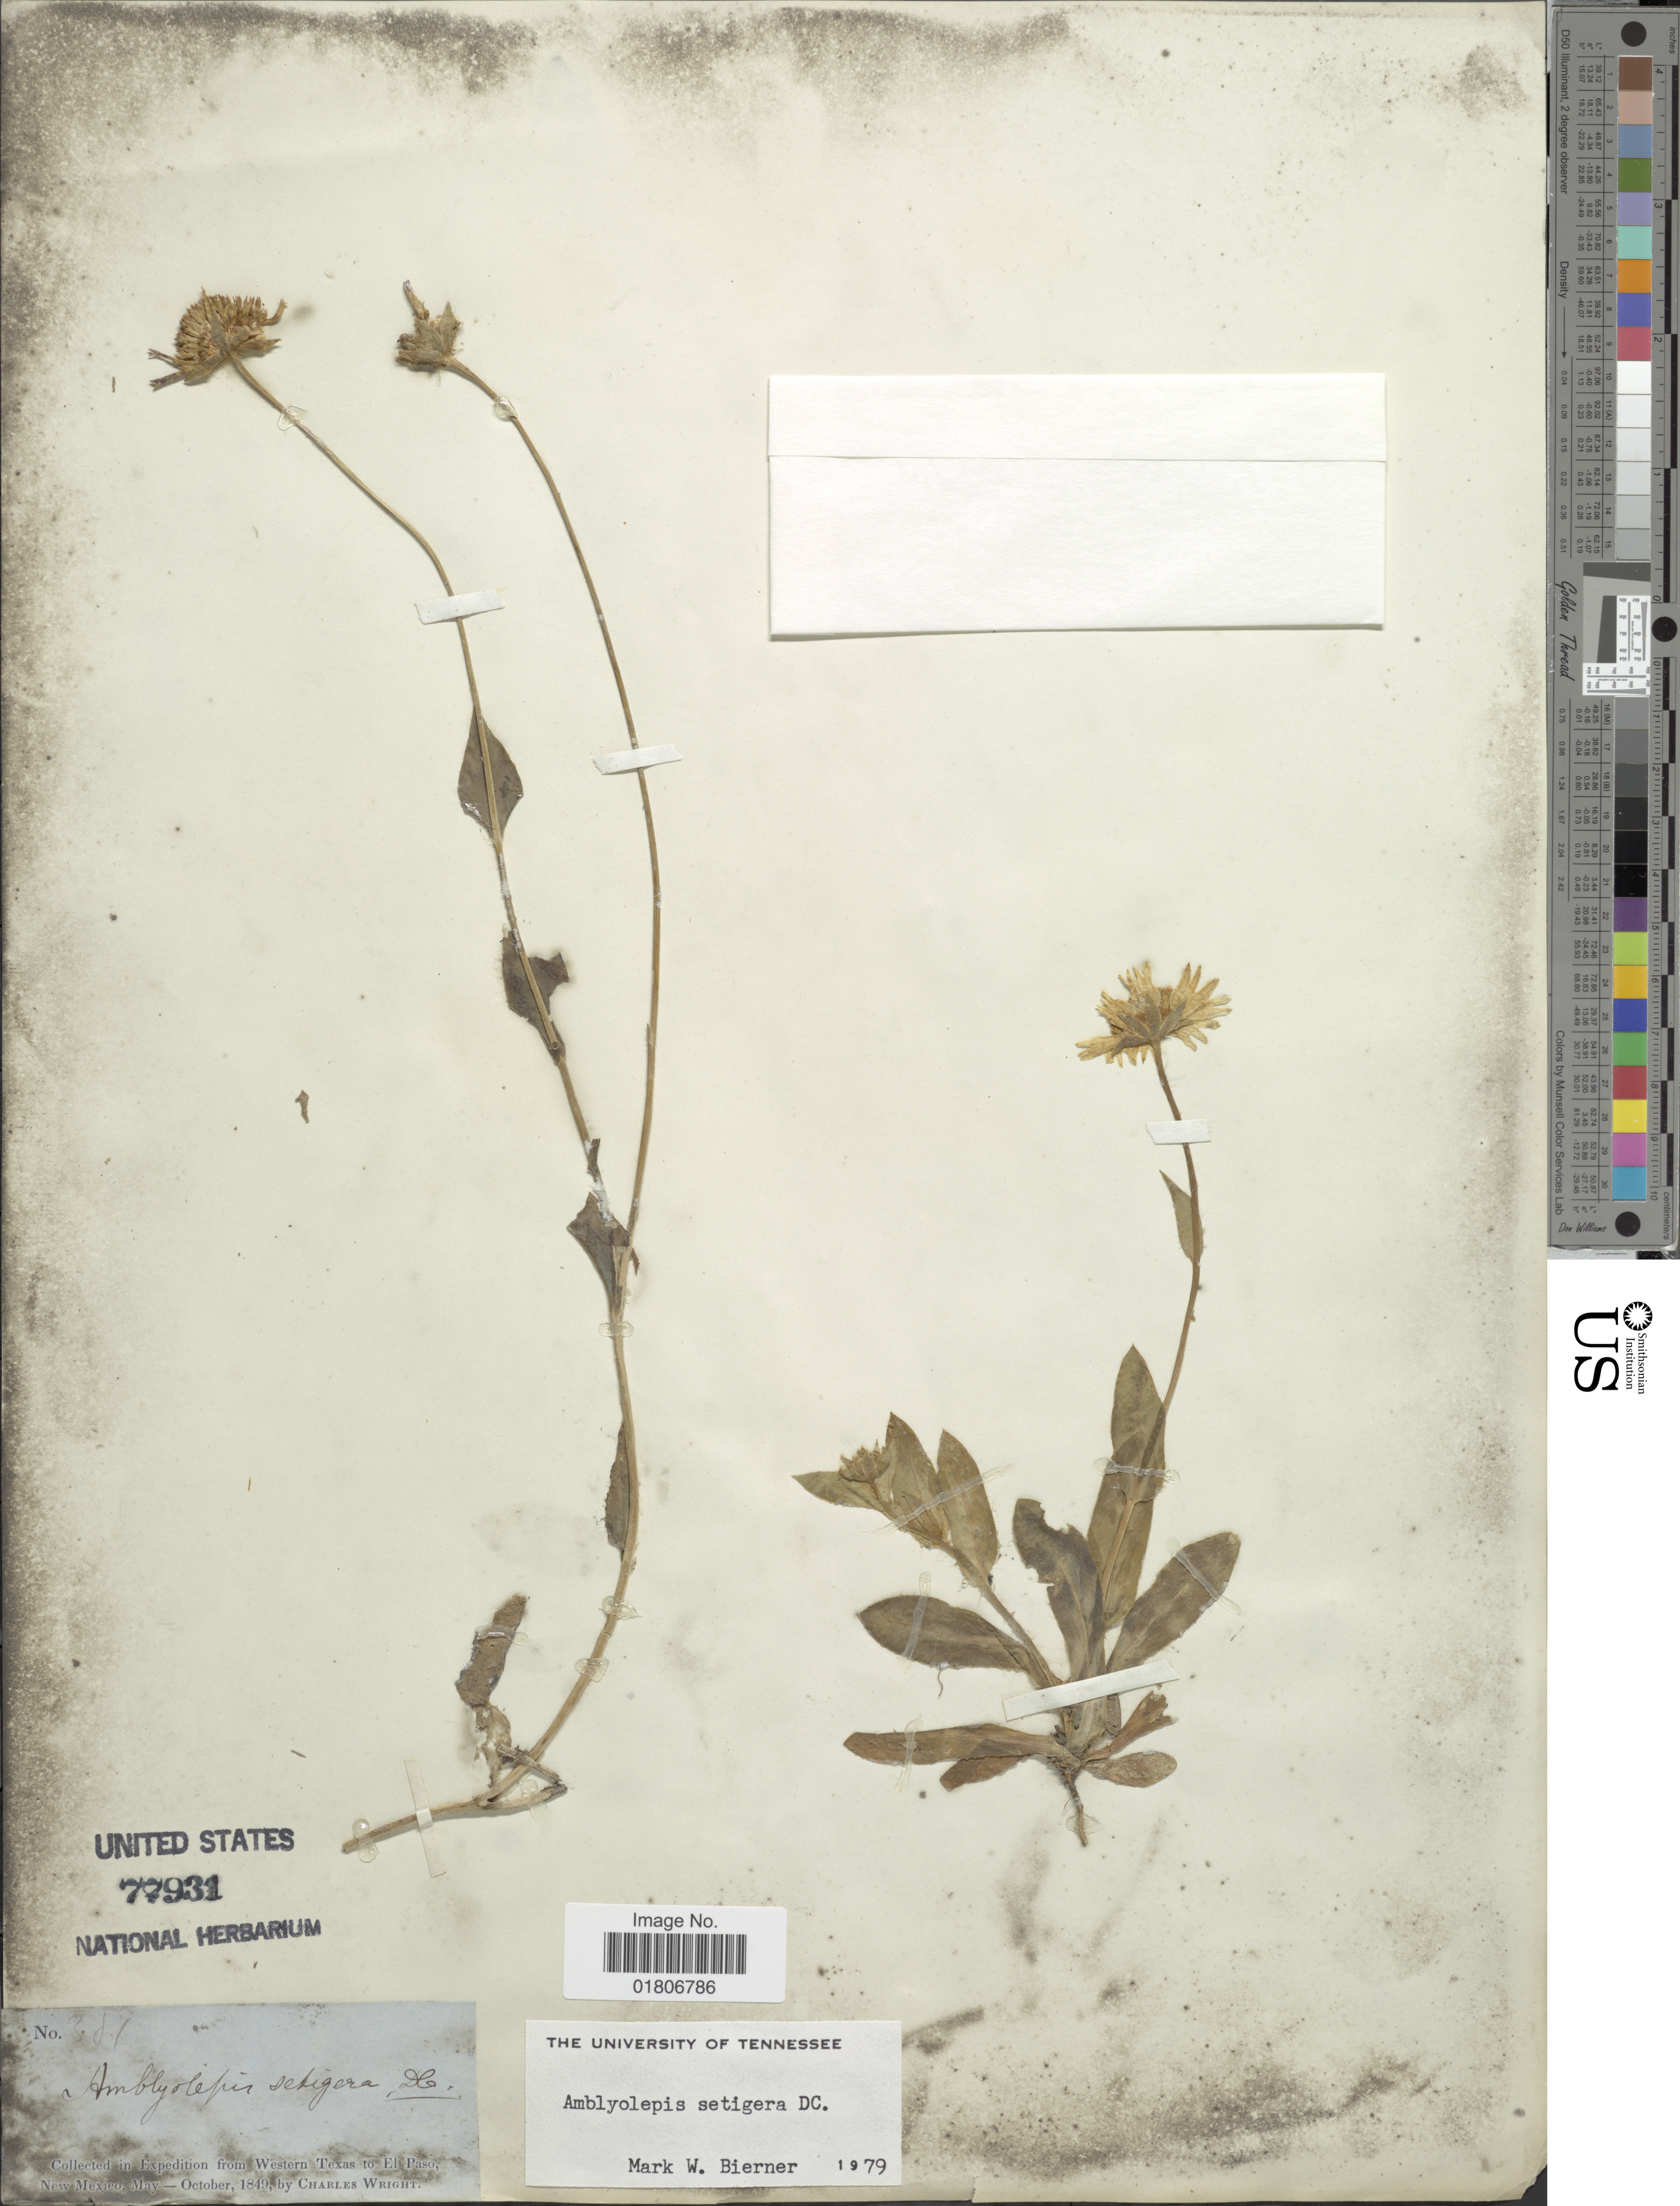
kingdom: Plantae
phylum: Tracheophyta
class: Magnoliopsida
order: Asterales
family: Asteraceae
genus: Amblyolepis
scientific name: Amblyolepis setigera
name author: DC.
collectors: C. Wright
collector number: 381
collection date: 1849-05/1849-10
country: United States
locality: Western Texas to El Paso, New Mexico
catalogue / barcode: US 77931